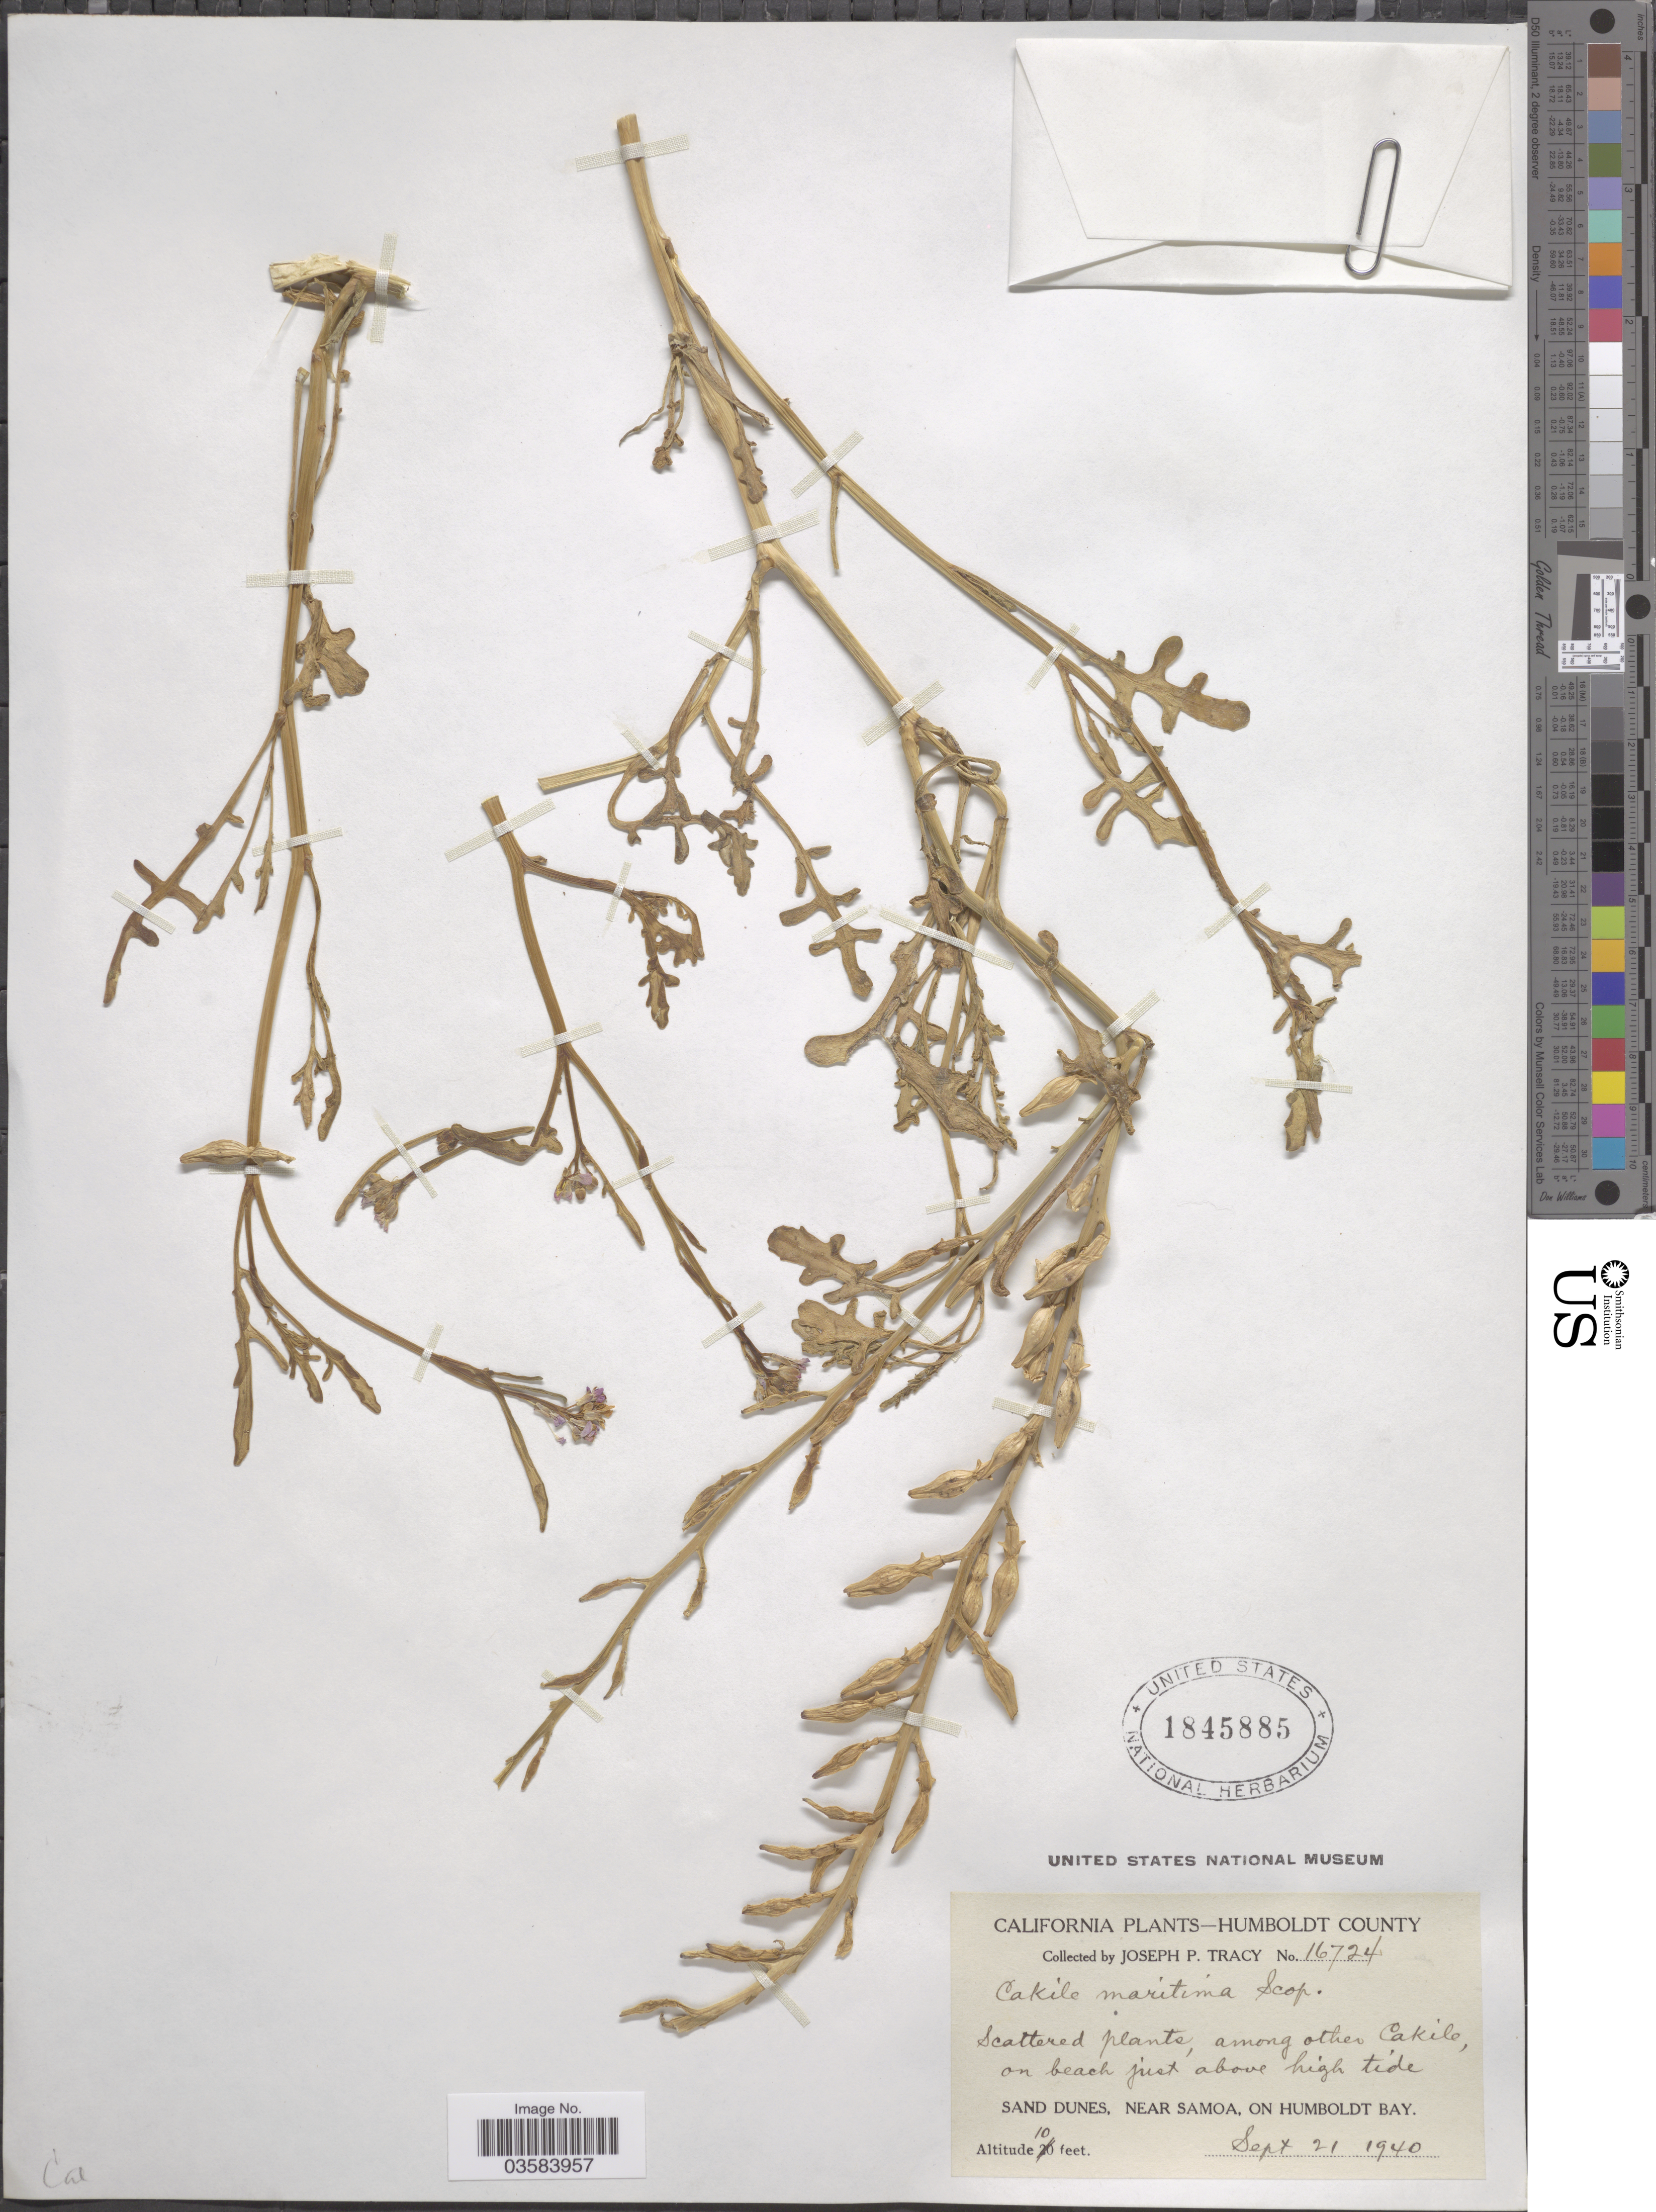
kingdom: Plantae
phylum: Tracheophyta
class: Magnoliopsida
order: Brassicales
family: Brassicaceae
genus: Cakile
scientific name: Cakile maritima subsp. maritima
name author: Scop.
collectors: J. Tracy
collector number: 16724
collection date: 1940-09-21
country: United States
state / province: California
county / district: Humboldt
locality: Humboldt County. Sand dunes, near Samoa, on Humboldt Bay.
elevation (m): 3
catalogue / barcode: US 1845885